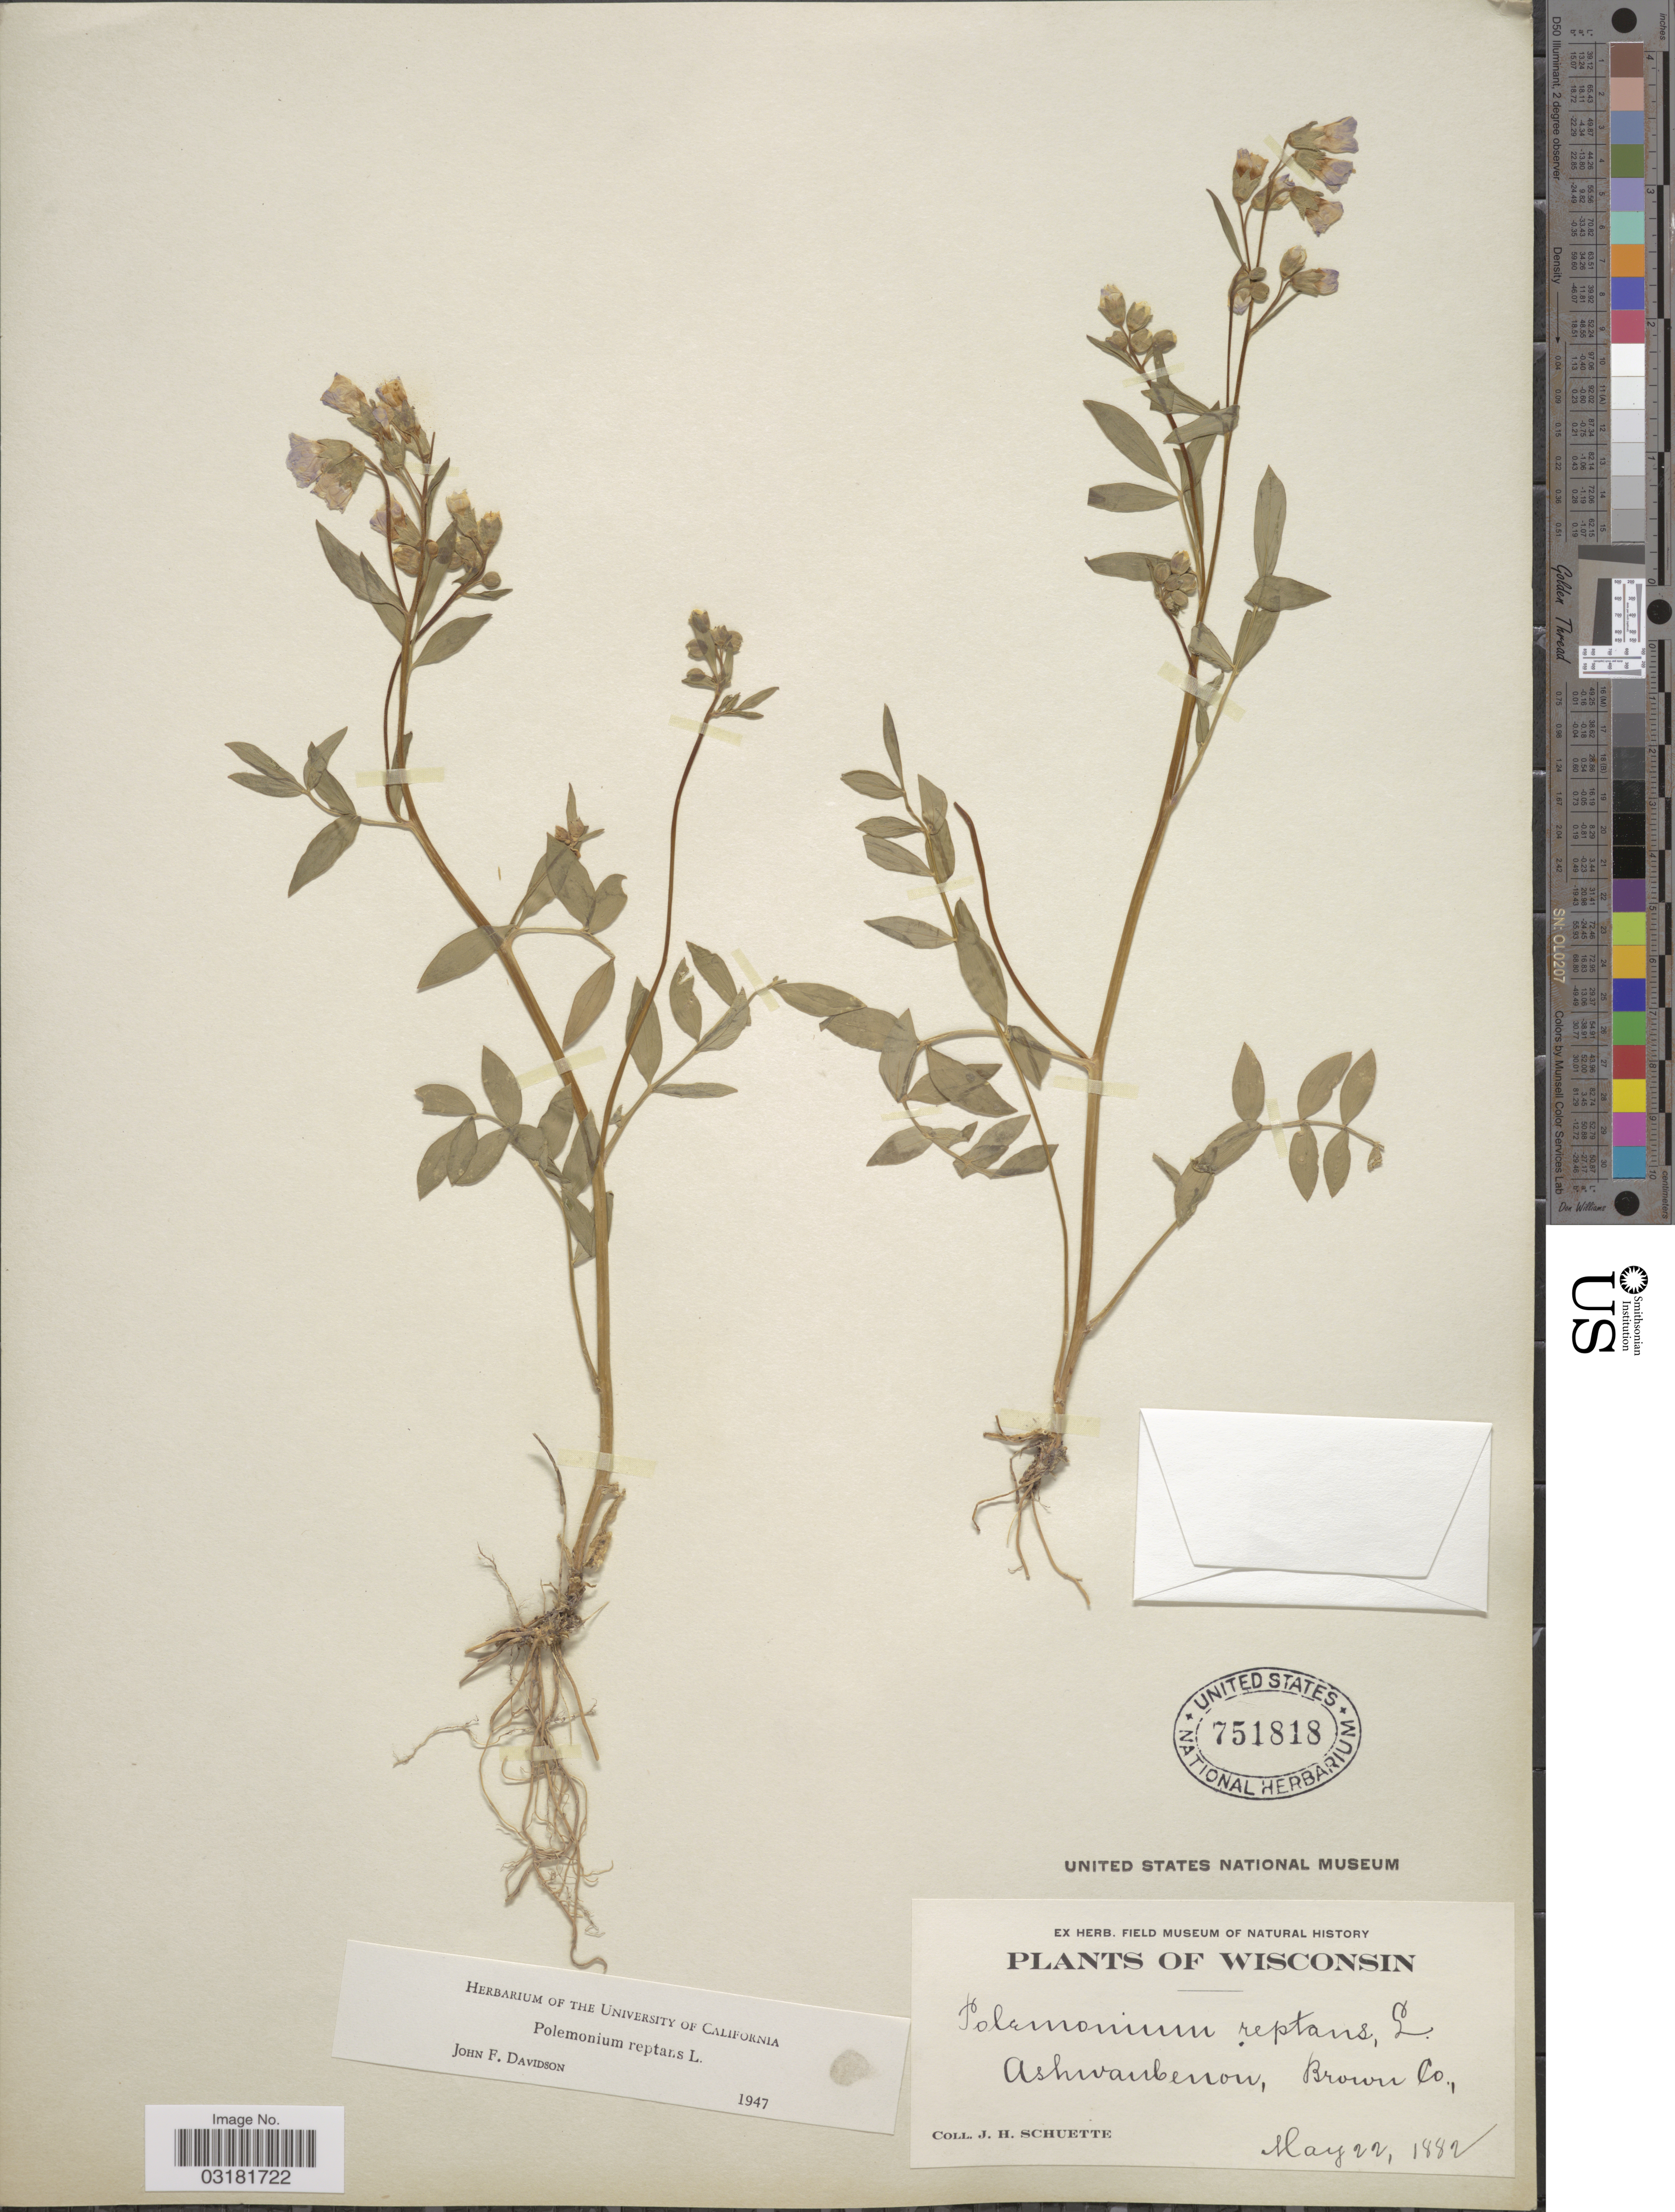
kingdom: Plantae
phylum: Tracheophyta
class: Magnoliopsida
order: Ericales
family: Polemoniaceae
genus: Polemonium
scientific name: Polemonium reptans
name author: L.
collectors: J. H. Schuette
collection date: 1882-01-22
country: United States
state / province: Wisconsin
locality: Ashwaubenon, Brown Co.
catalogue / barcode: US 751818